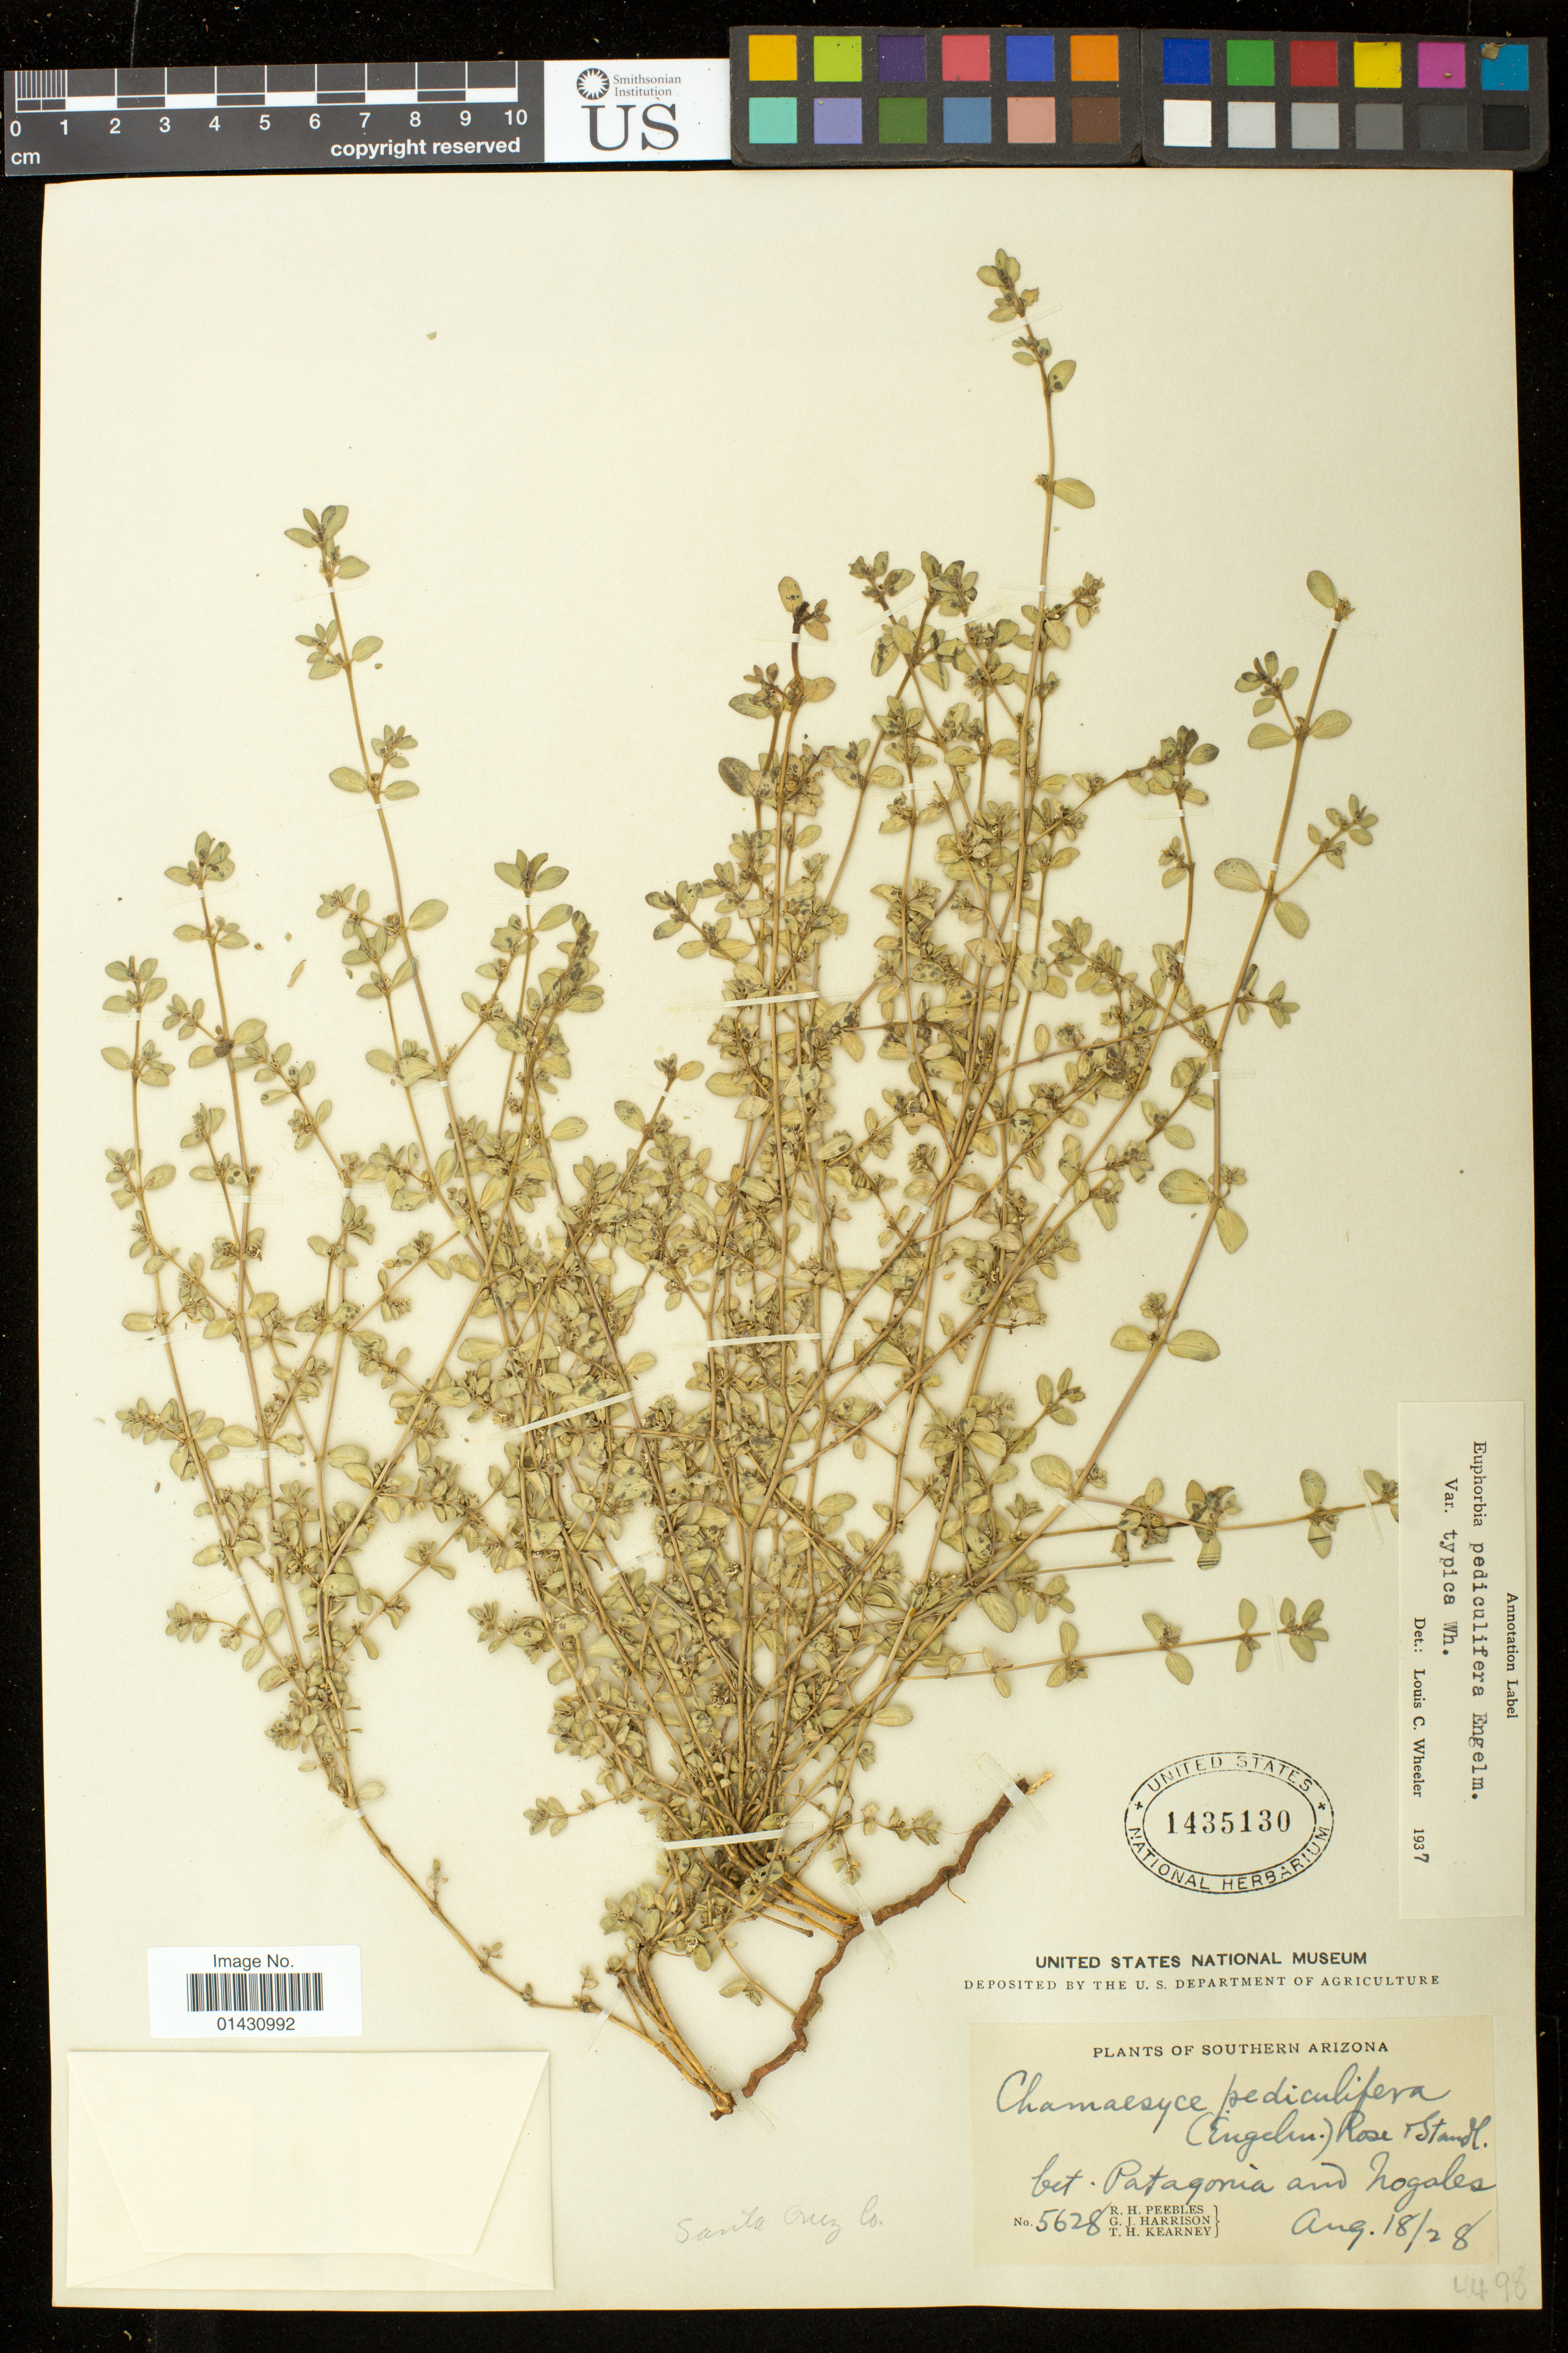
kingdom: Plantae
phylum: Tracheophyta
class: Magnoliopsida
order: Malpighiales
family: Euphorbiaceae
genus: Euphorbia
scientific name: Euphorbia pediculifera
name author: Engelm.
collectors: R. H. Peebles, G. J. Harrison & T. H. Kearney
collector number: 5628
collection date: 1928-08-18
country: United States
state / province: Arizona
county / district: Santa Cruz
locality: Bet. Patagonia and Nogales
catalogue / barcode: US 1435130